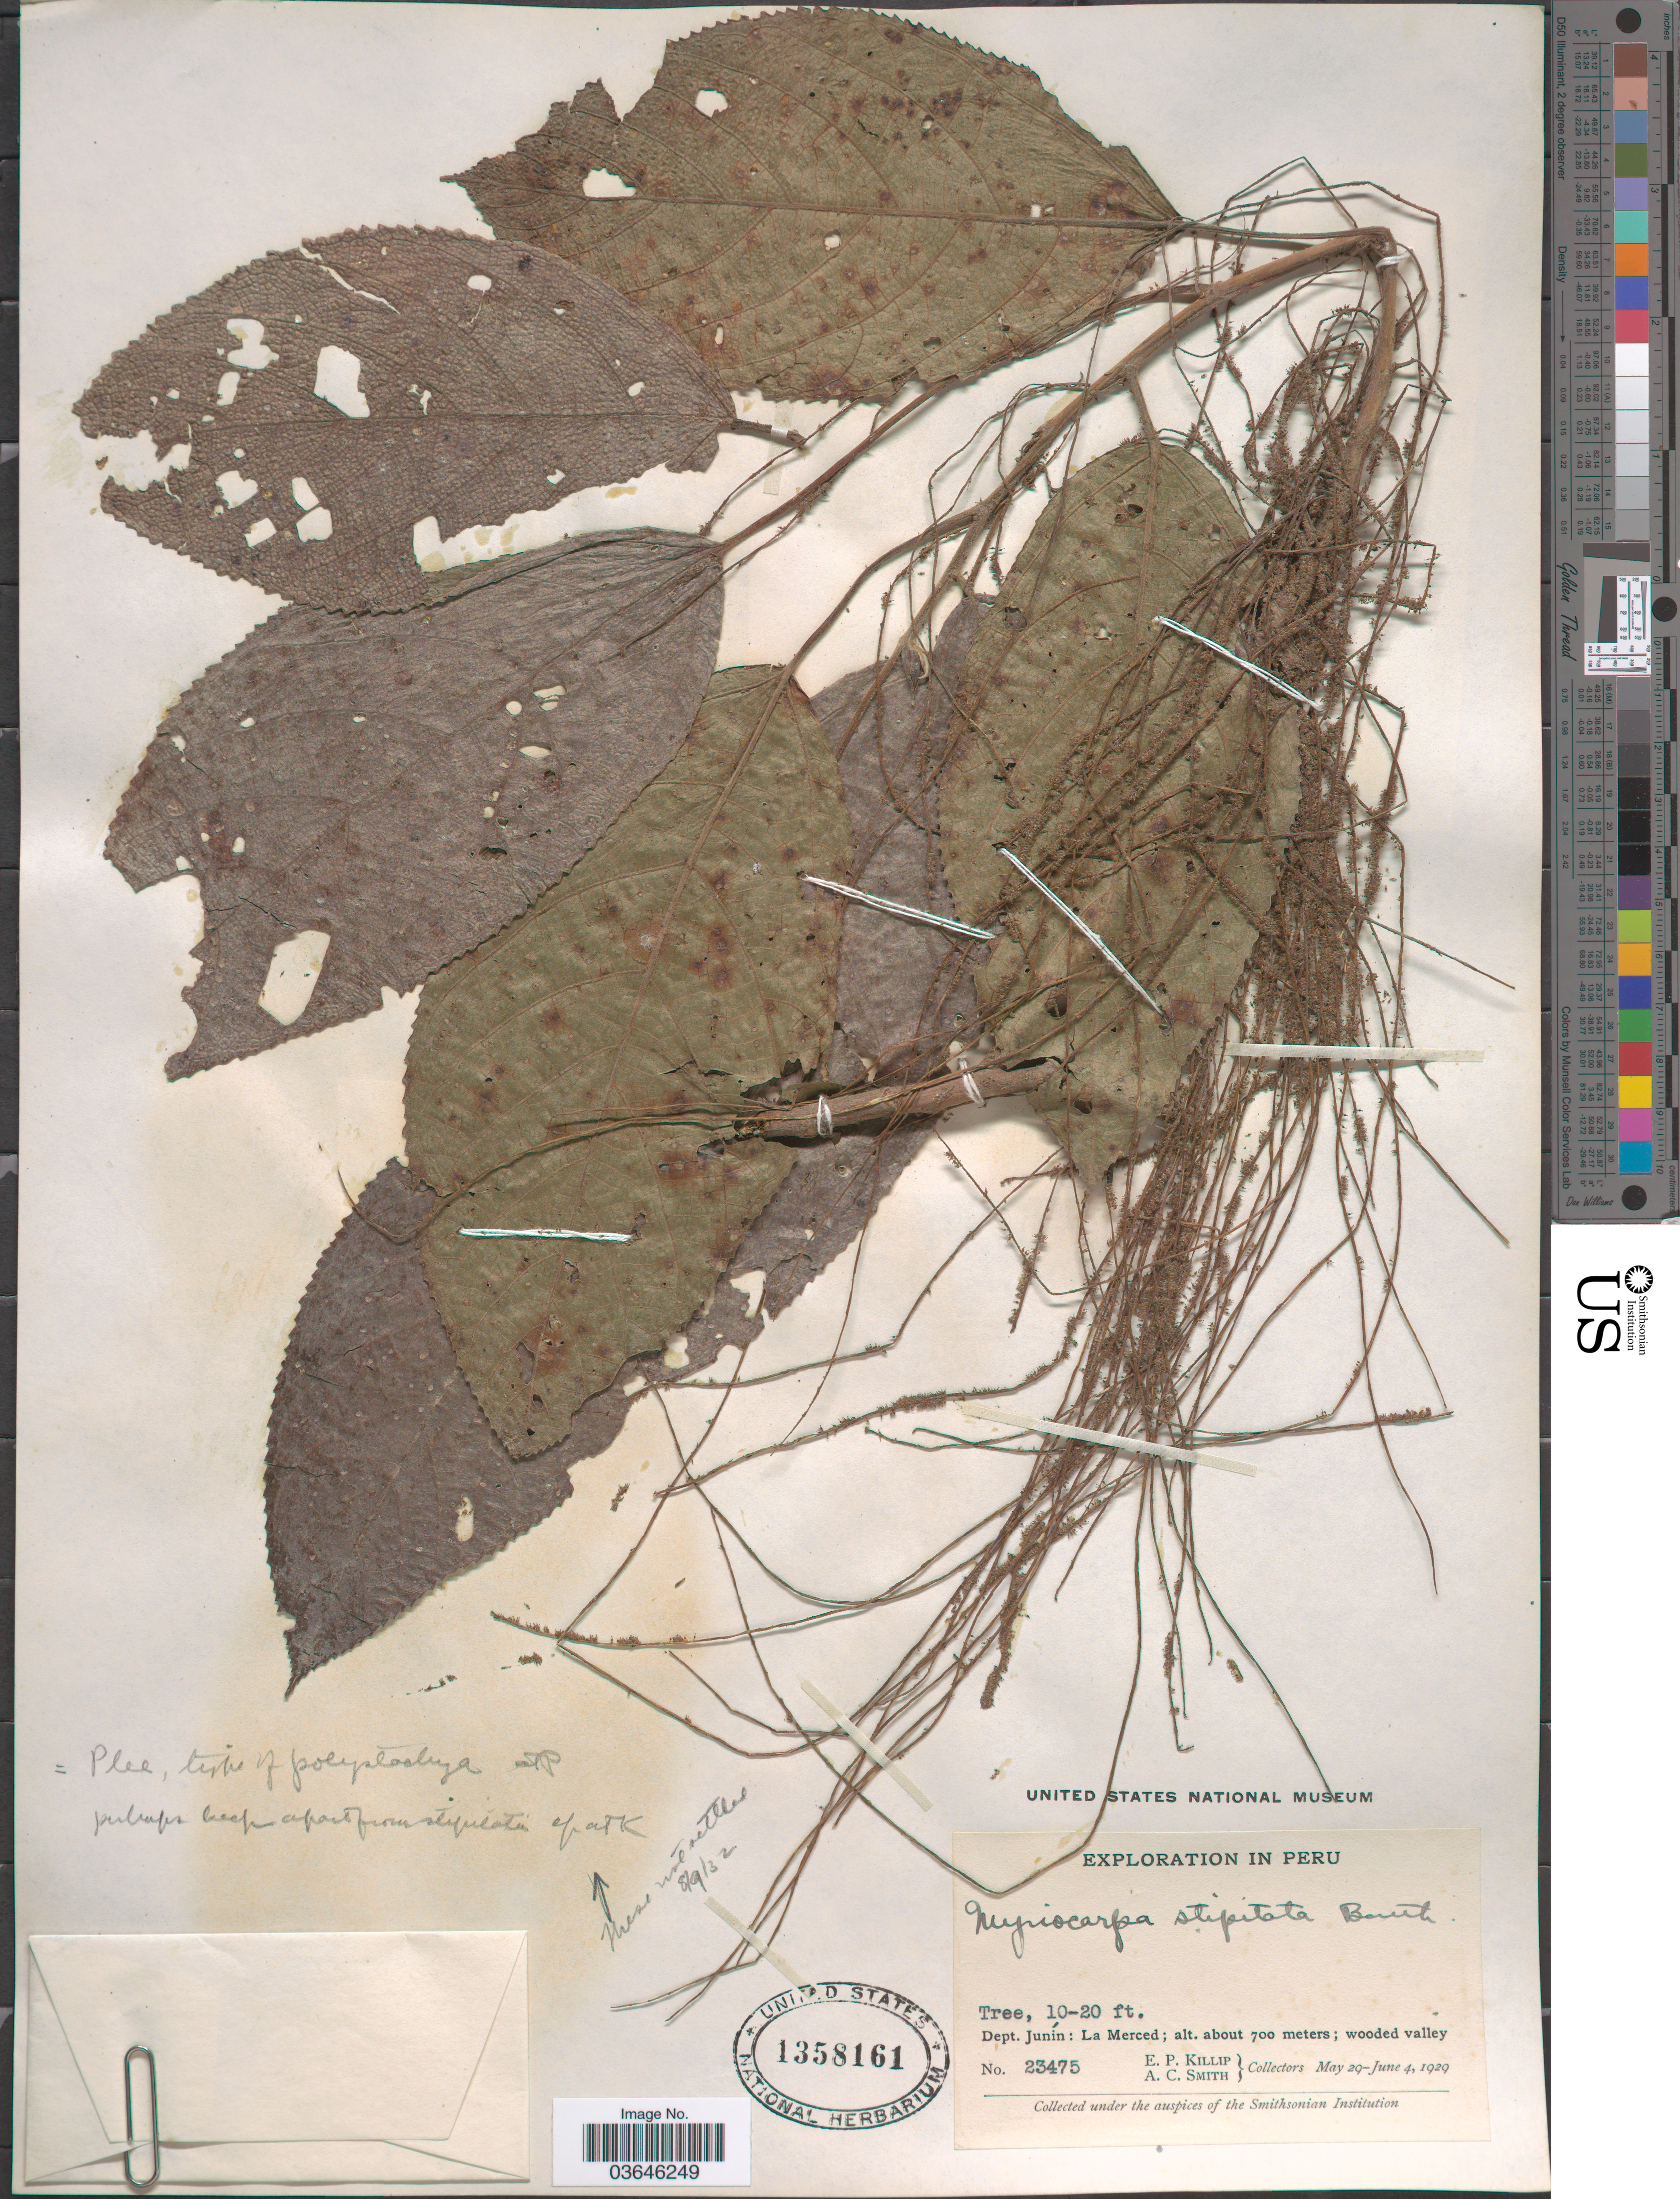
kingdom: Plantae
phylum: Tracheophyta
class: Magnoliopsida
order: Rosales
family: Urticaceae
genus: Myriocarpa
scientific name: Myriocarpa stipitata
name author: Benth.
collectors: E. P. Killip & A. C. Smith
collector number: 23475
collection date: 1929-05-29/1929-06-04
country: Peru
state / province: Junín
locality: Dep. Junín: La Merced.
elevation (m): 700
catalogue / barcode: US 1358161